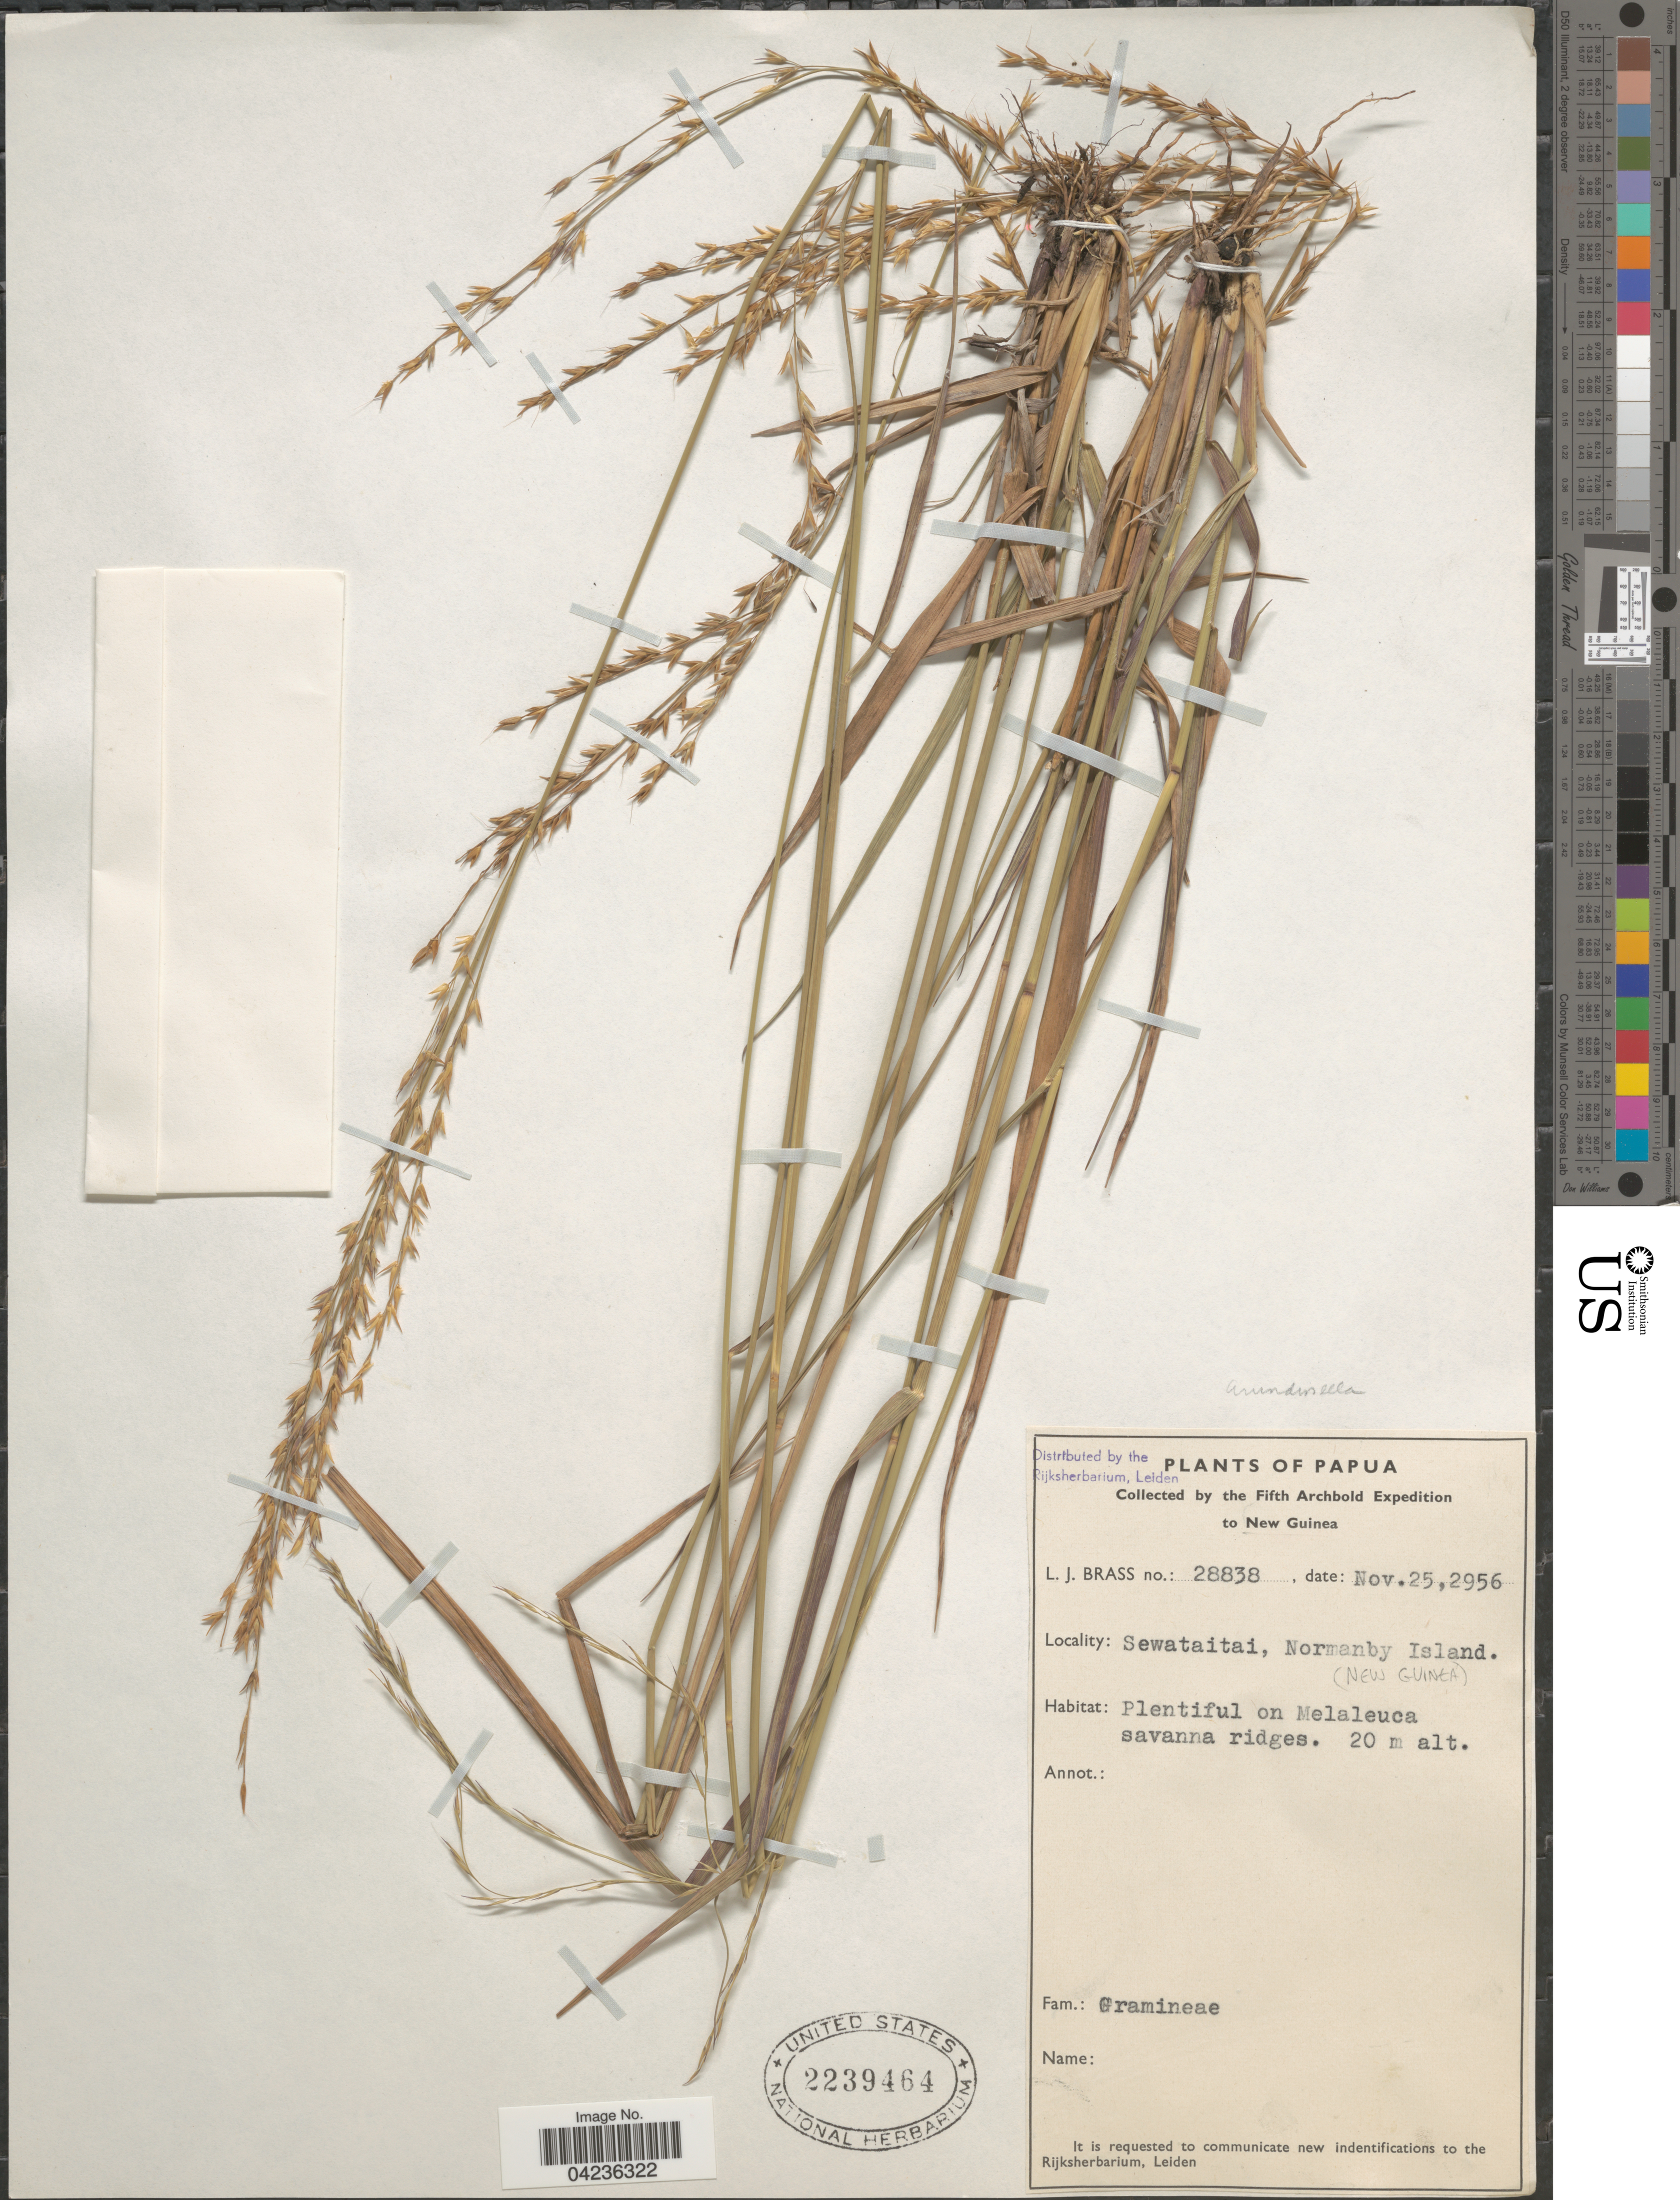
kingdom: Plantae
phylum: Tracheophyta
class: Liliopsida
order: Poales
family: Poaceae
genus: Arundinella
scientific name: Arundinella sp.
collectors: L. J. Brass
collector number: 28838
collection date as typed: Transcribed d/m/y: 25/11/2956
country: Papua New Guinea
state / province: Milne Bay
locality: Papua. Fifth Archbold Expedition to New Guinea. Sewataitai, Normanby Island. (New Guinea). Plentiful on Melaleuca savanna ridges.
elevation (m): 20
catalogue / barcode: US 2239464